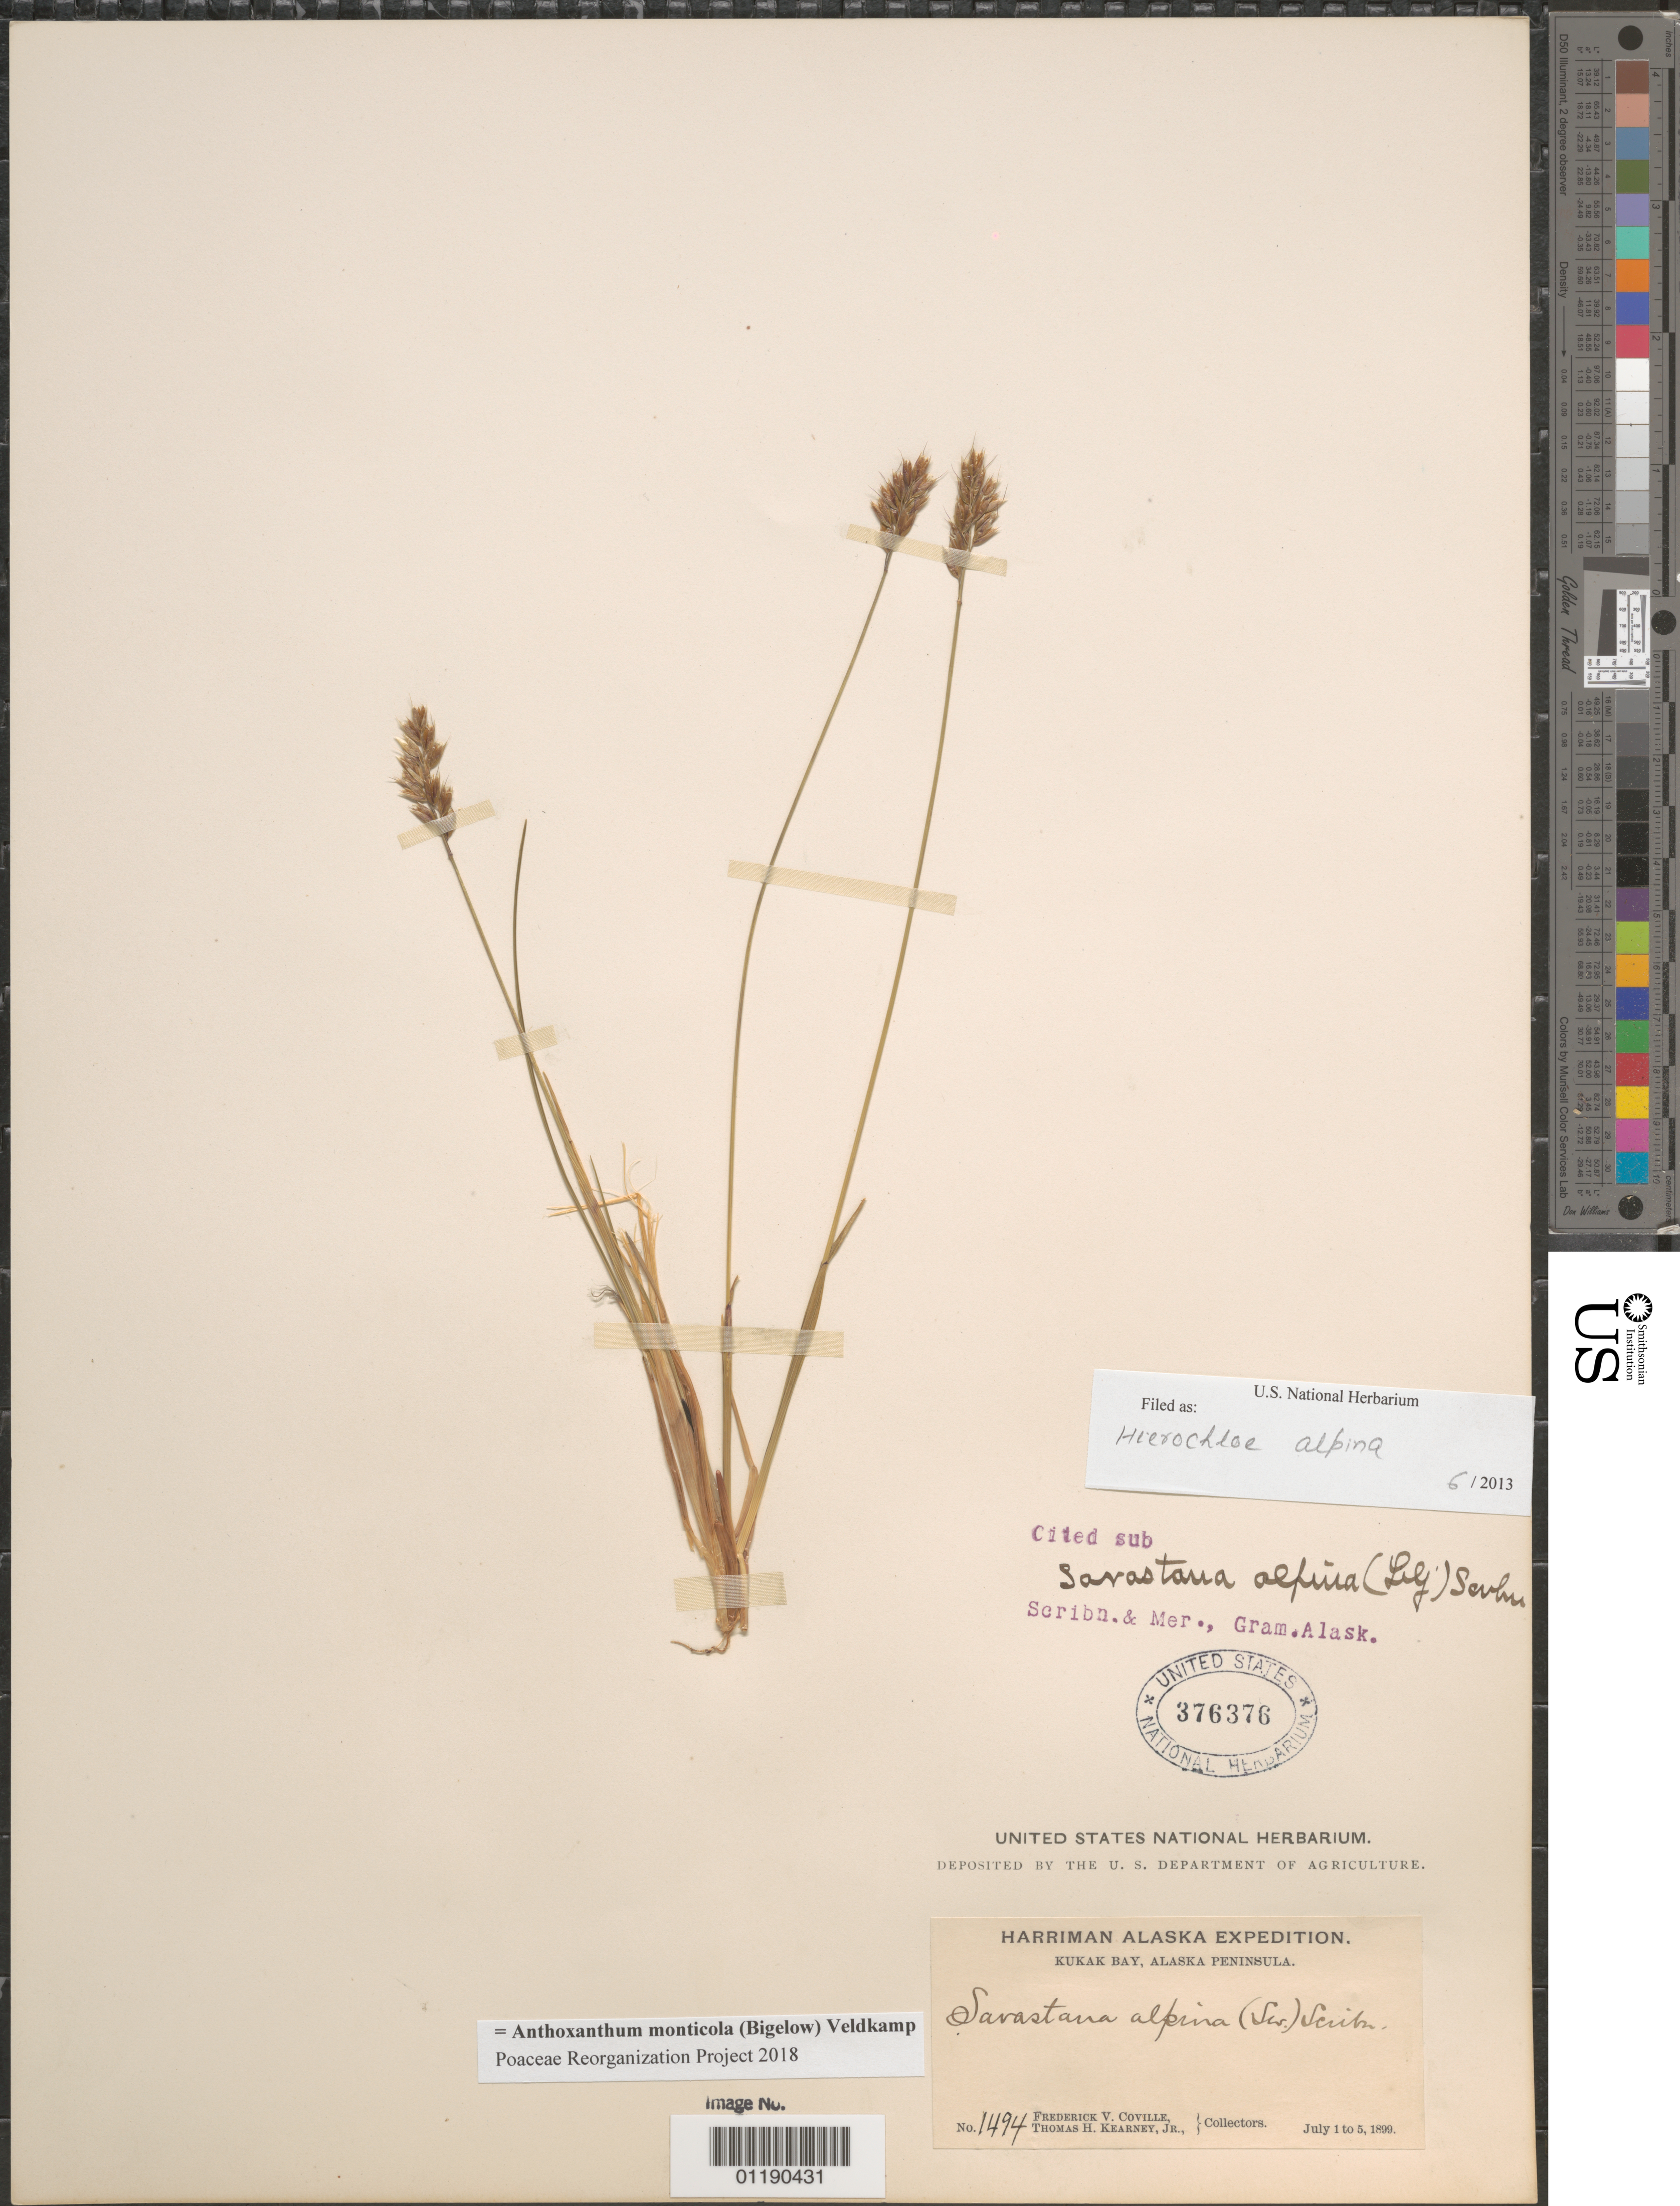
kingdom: Plantae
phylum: Tracheophyta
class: Liliopsida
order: Poales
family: Poaceae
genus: Anthoxanthum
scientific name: Anthoxanthum monticola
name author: (Bigelow) Veldkamp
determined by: Poaceae Reorganization Project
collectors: F. V. Coville & F. Funston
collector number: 1494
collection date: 1899-07-01/1899-07-05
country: United States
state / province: Alaska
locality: Kukak Bay, Alaska Peninsula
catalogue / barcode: US 376376